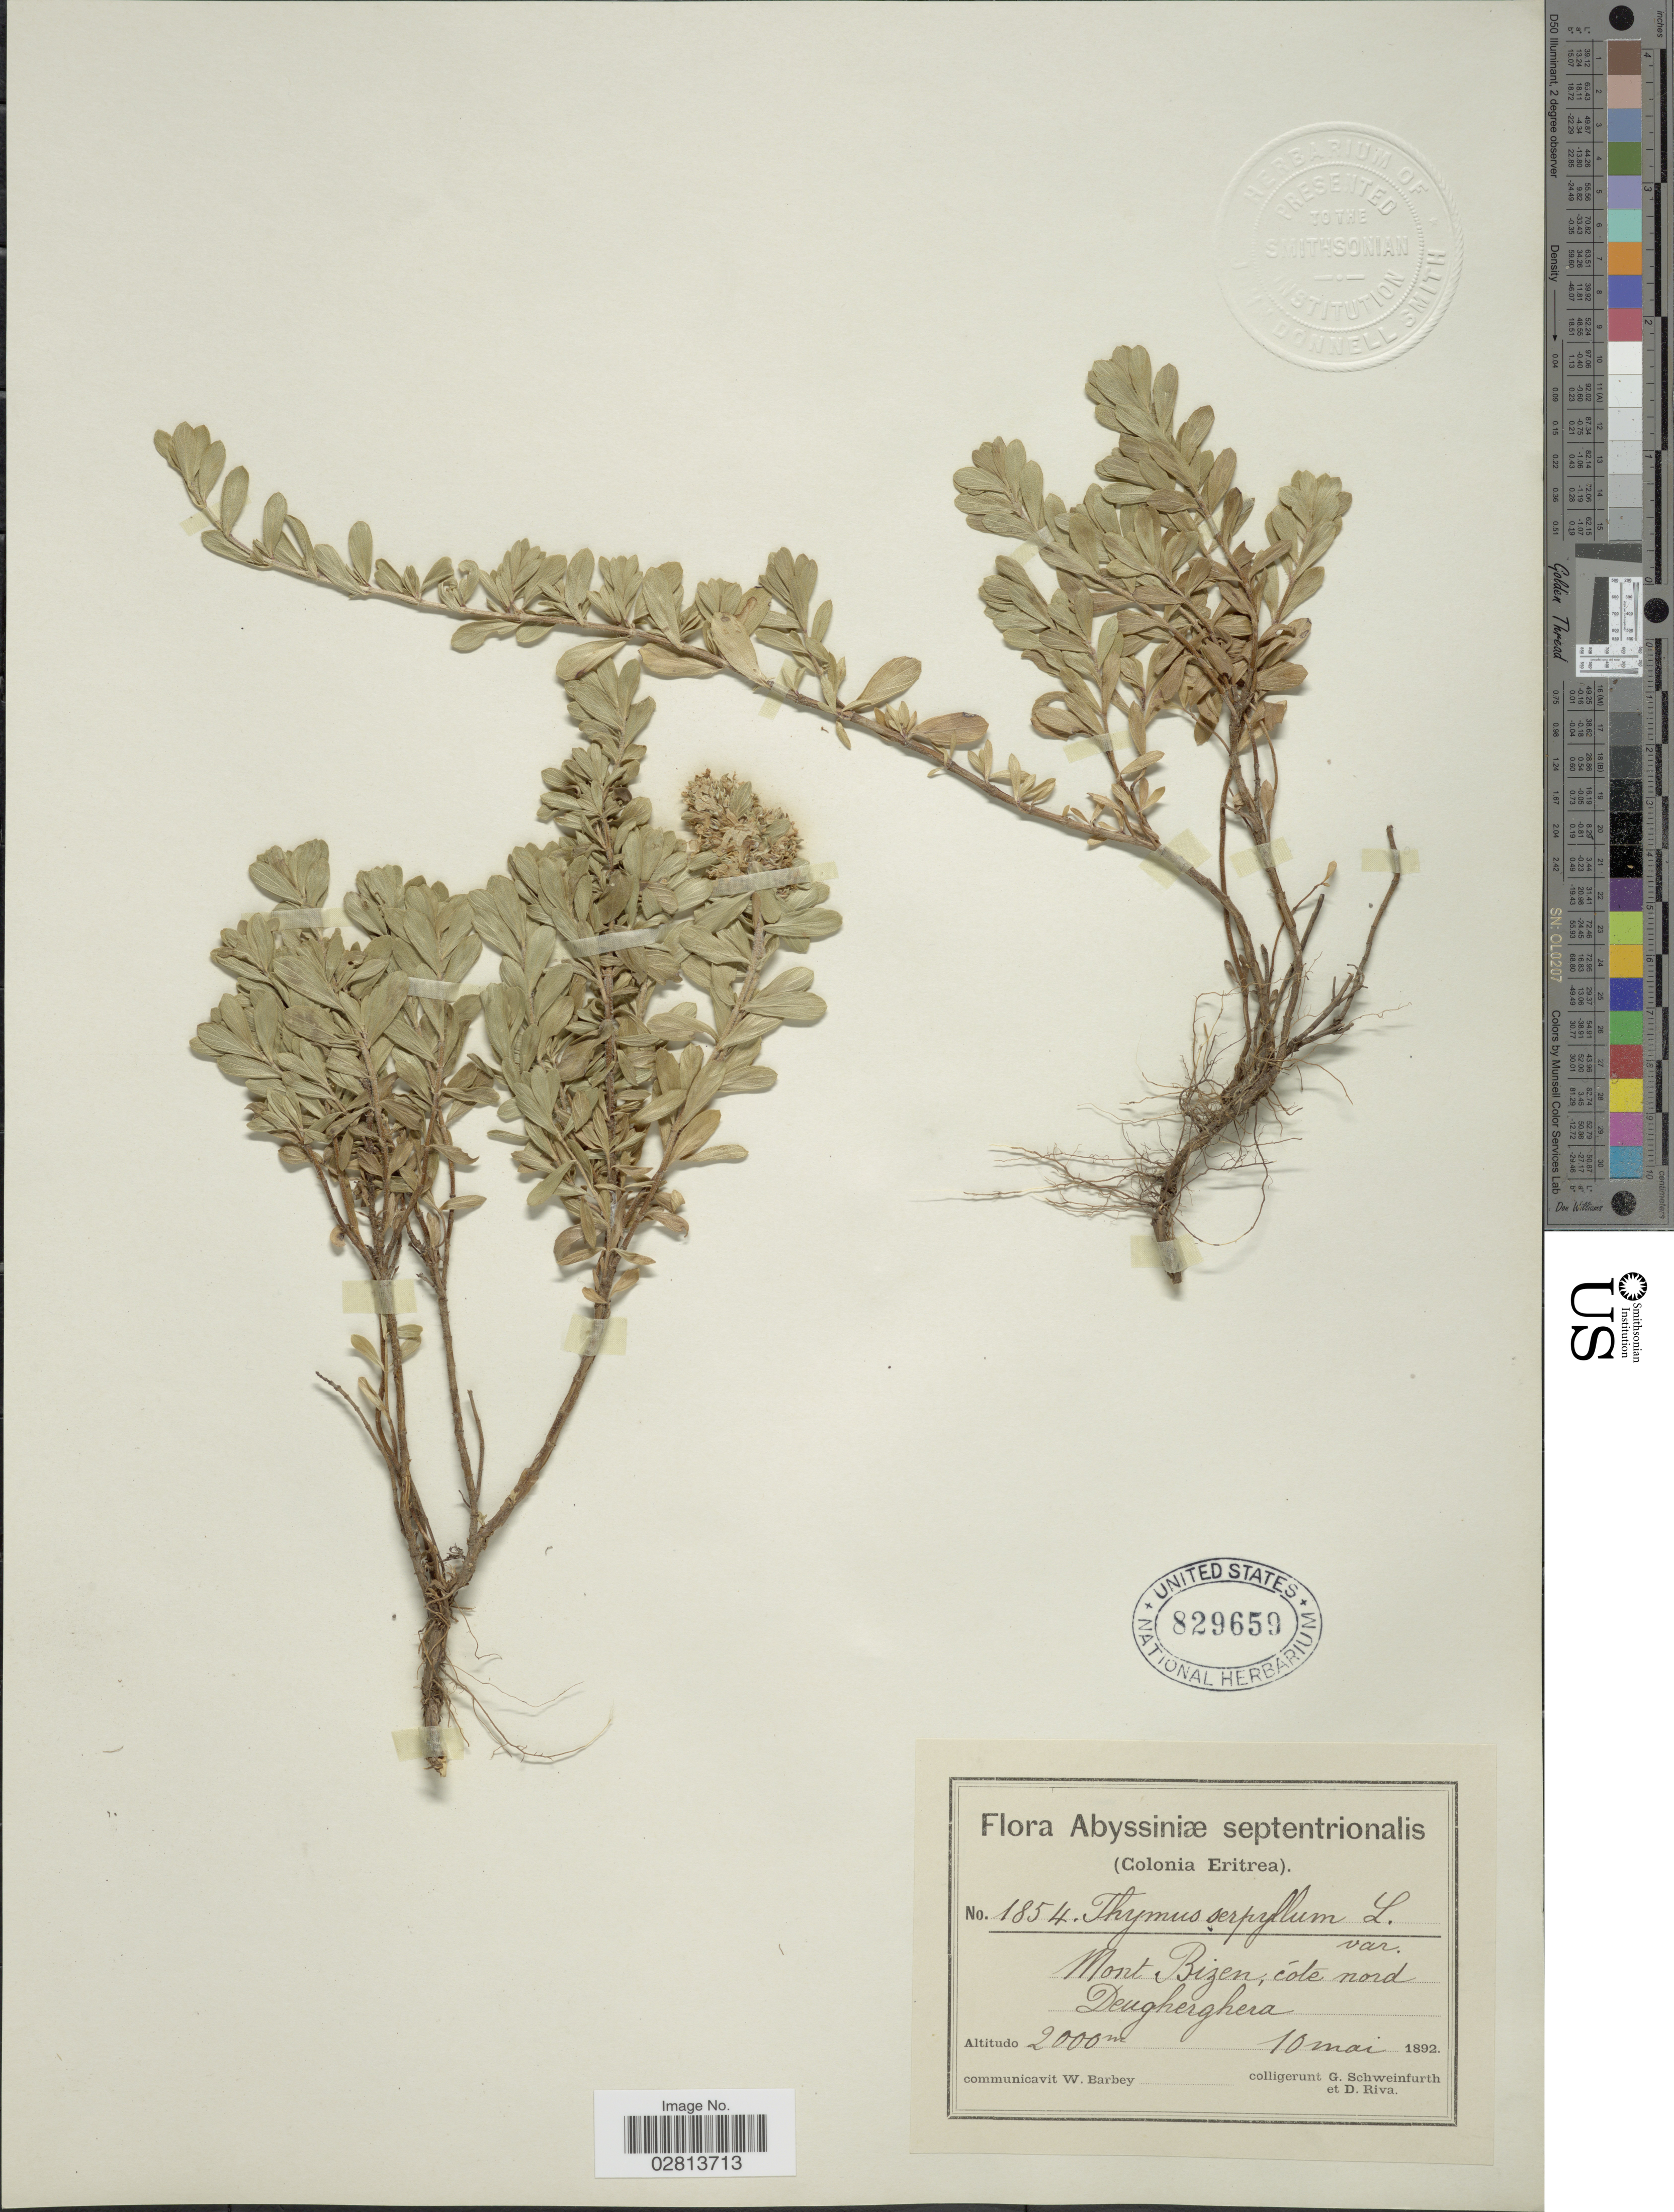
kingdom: Plantae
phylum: Tracheophyta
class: Magnoliopsida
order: Lamiales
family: Lamiaceae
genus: Thymus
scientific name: Thymus serpyllum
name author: L.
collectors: G. A. Schweinfurth (herbarium) & D. Riva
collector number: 1854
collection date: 1892-05-10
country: Eritrea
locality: Abyssiniæ septentrionalis, Mont Bizen, cóte nord Deugherghera.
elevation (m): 2000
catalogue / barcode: US 829659